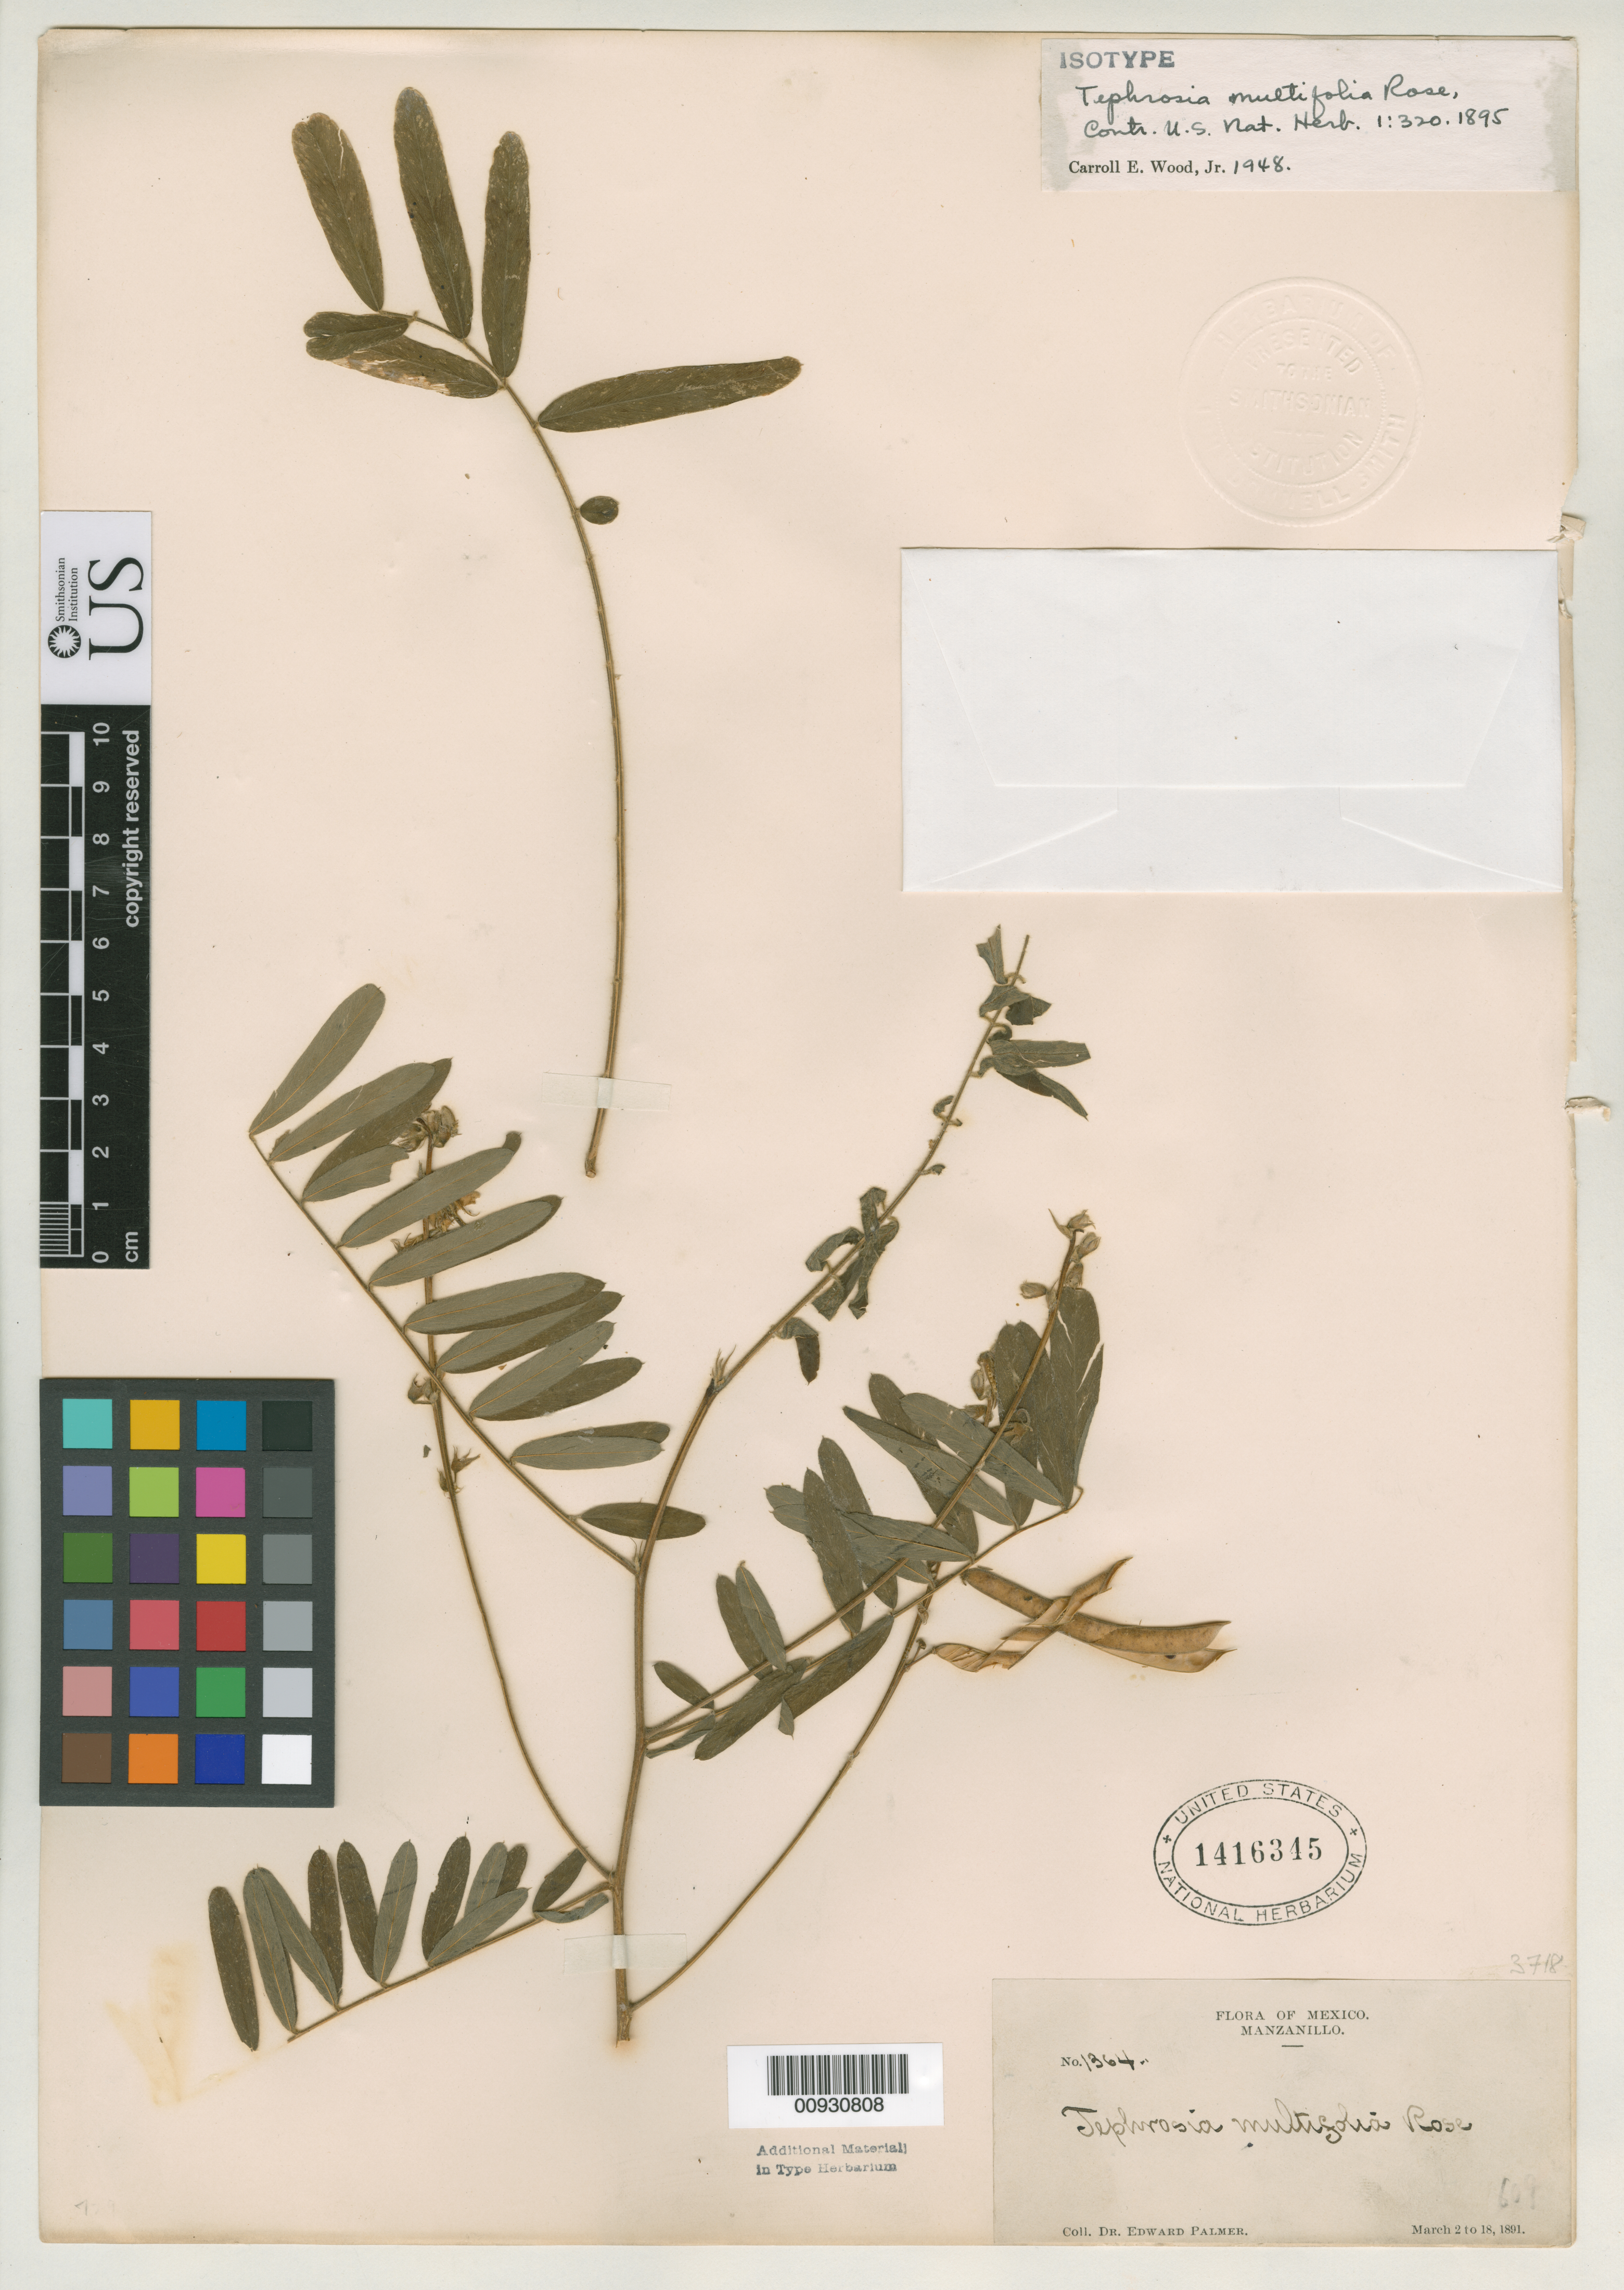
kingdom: Plantae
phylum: Tracheophyta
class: Magnoliopsida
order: Fabales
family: Fabaceae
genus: Tephrosia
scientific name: Tephrosia multifolia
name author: Rose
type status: Isotype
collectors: E. Palmer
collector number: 1364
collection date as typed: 02 Mar 1891 to 18 Mar 1891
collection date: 1891-03-02/1891-03-18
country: Mexico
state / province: Colima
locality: Manzanillo.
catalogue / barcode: US 1416345